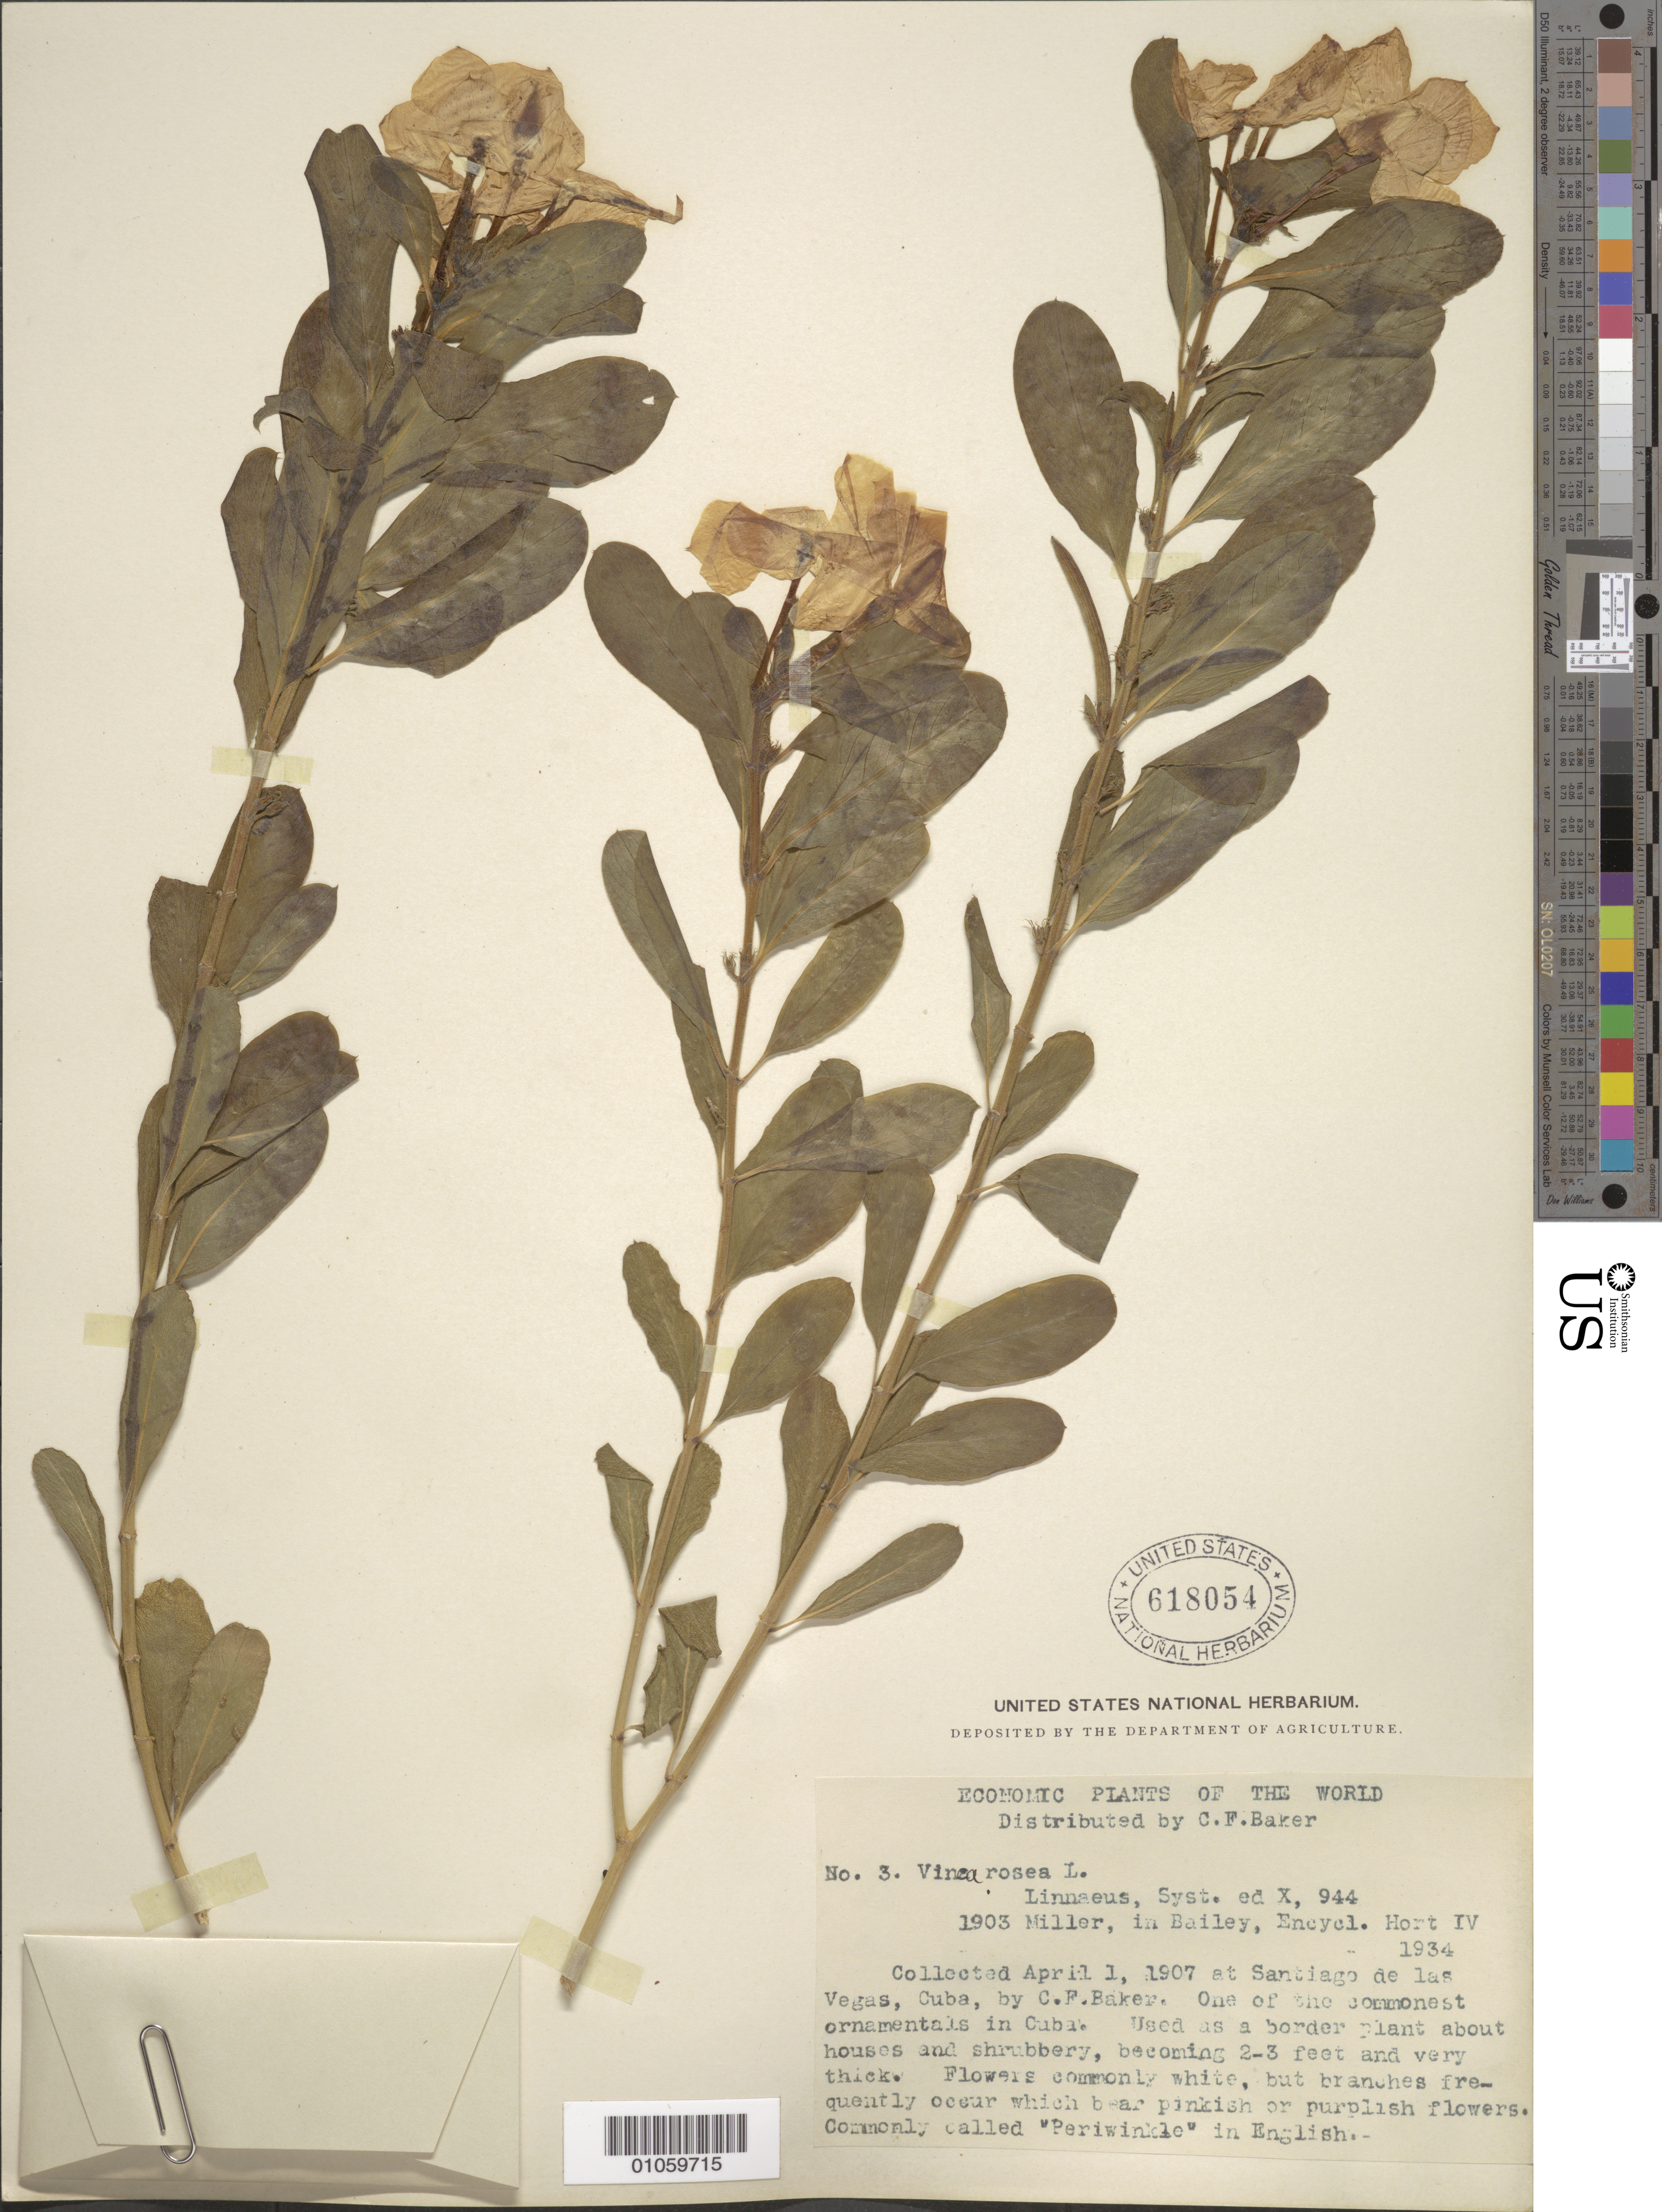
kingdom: Plantae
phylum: Tracheophyta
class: Magnoliopsida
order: Gentianales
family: Apocynaceae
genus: Lochnera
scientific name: Lochnera rosea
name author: (L.) Rchb. ex Endl.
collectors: C. F. Baker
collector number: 3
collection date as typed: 01 Apr 1907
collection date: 1907-04-01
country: Cuba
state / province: La Habana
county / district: Municipio Boyeros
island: Cuba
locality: Santiago de las Vegas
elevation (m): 97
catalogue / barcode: US 618054